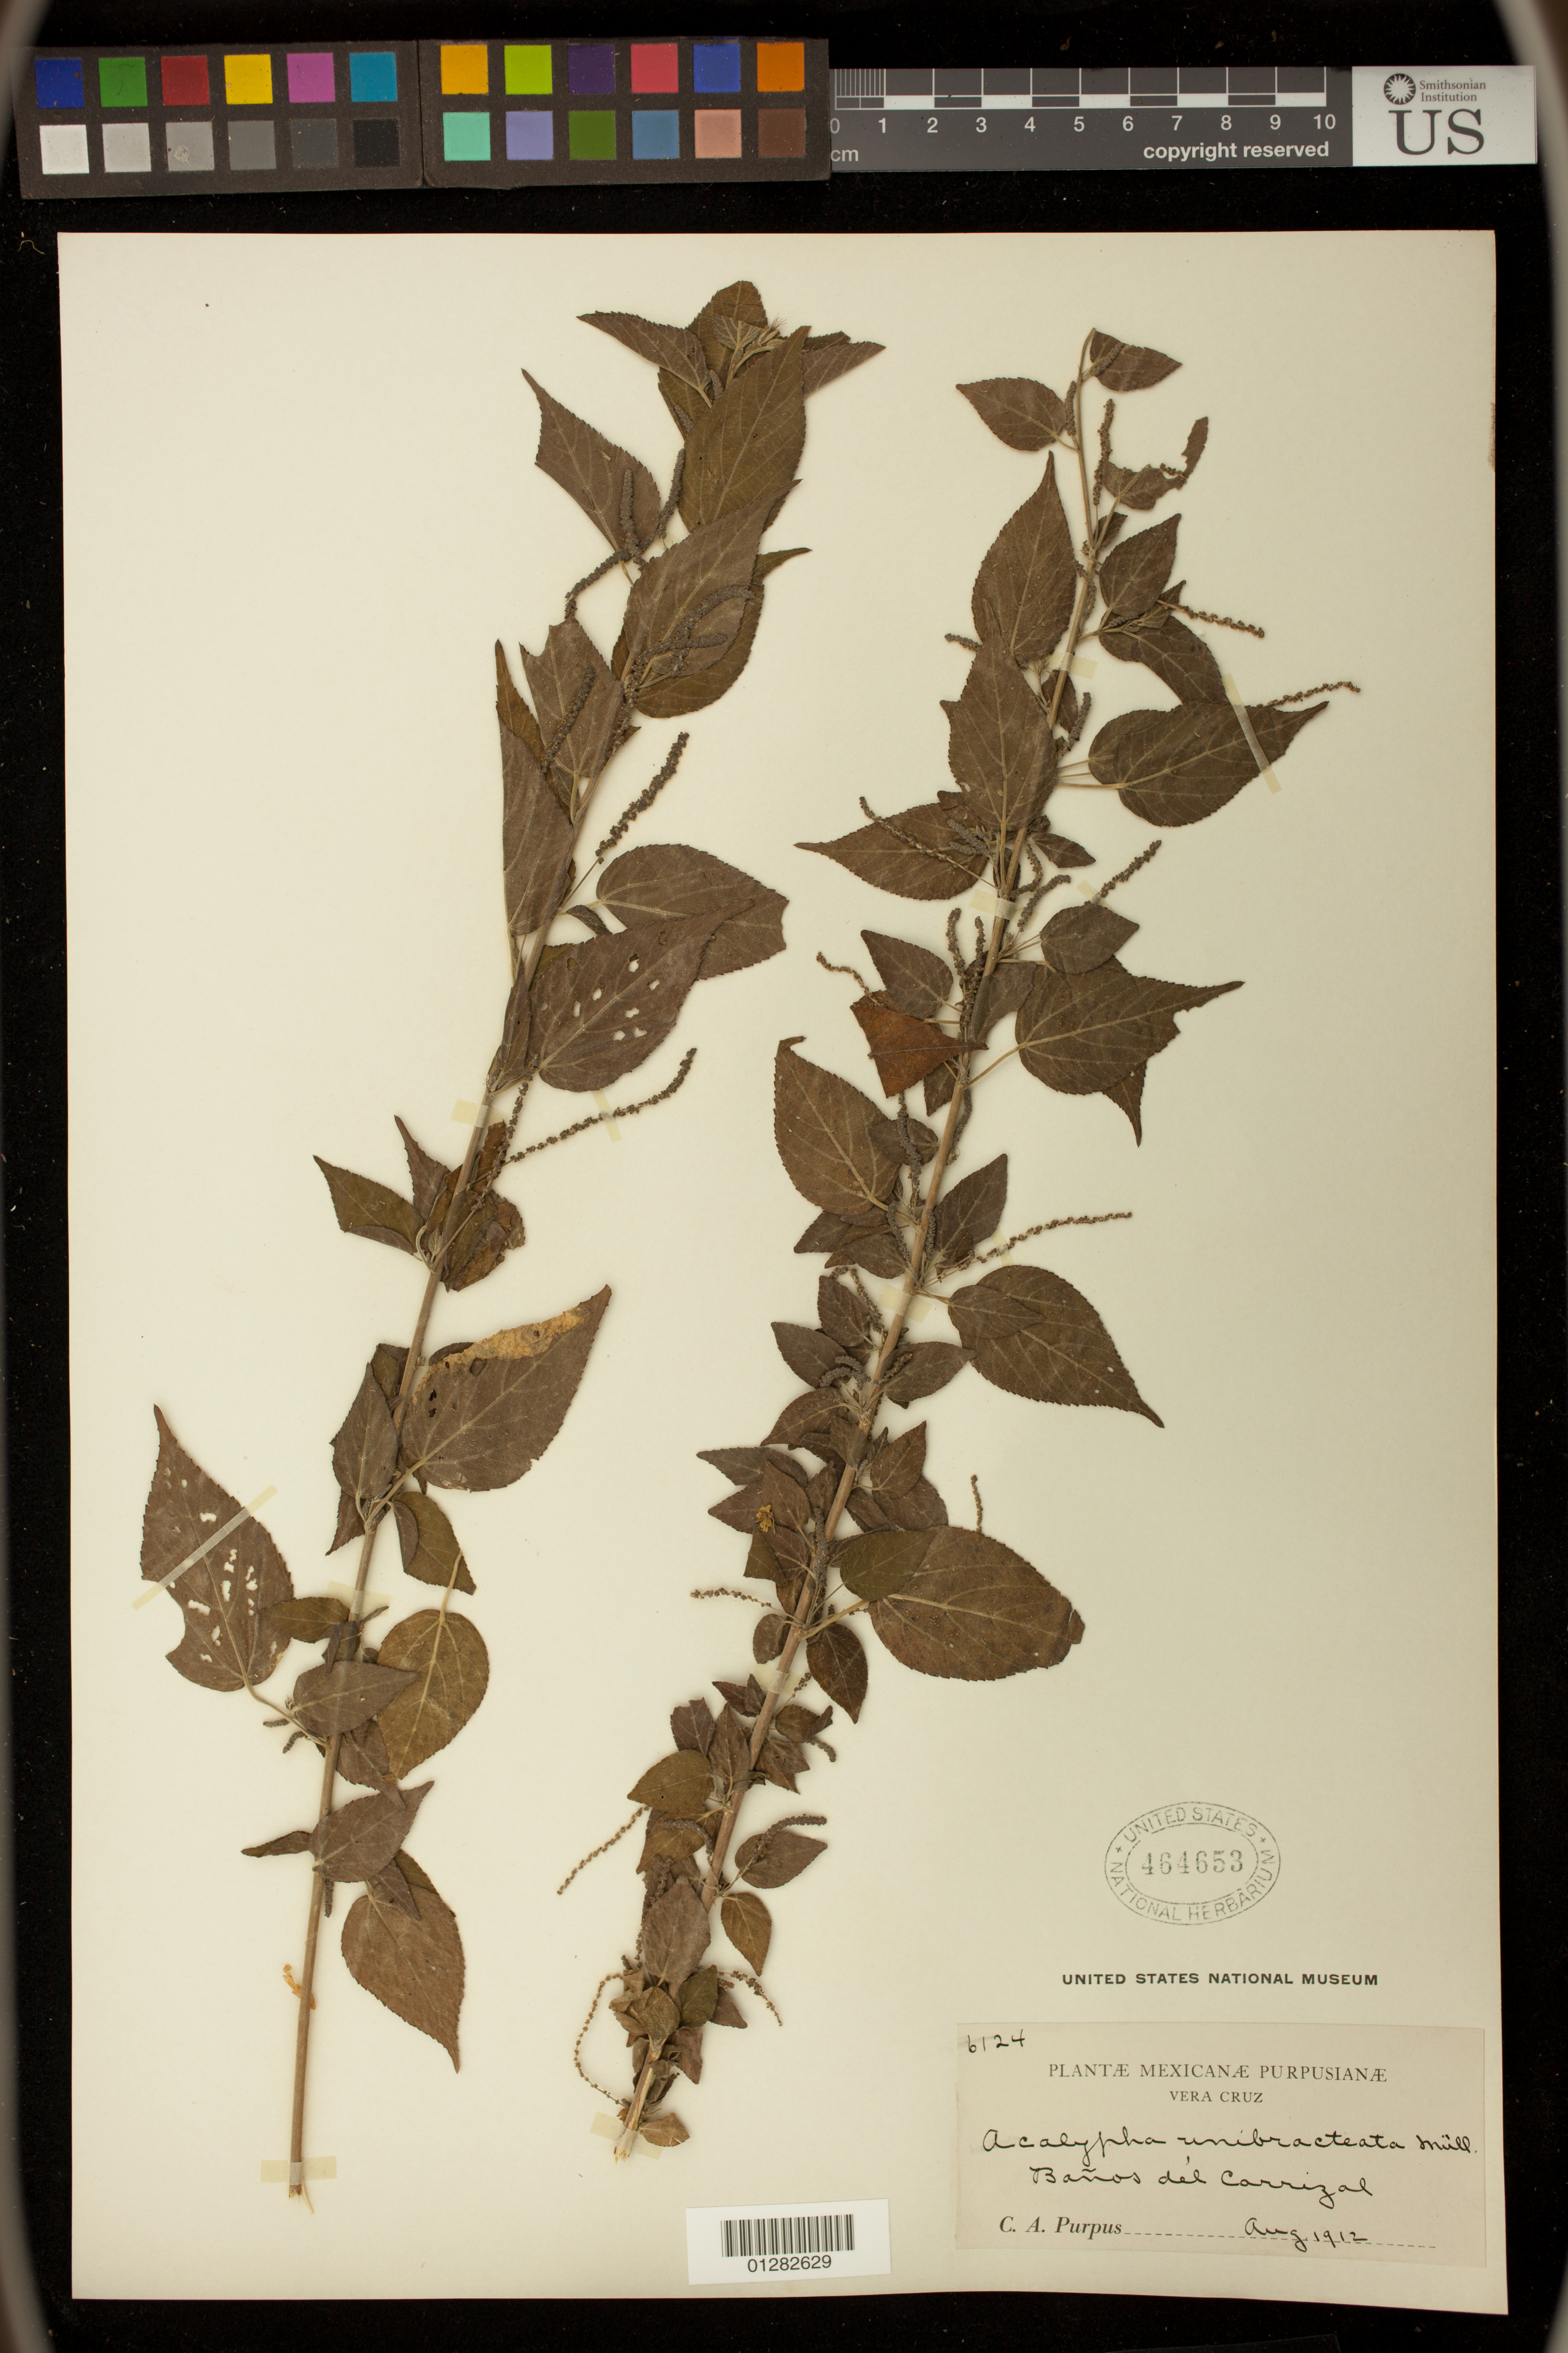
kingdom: Plantae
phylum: Tracheophyta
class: Magnoliopsida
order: Malpighiales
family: Euphorbiaceae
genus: Acalypha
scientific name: Acalypha unibracteata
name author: Müll. Arg.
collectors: J. A. Duke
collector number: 6124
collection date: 1912-08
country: Mexico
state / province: Veracruz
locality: Banos del Carrizal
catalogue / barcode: US 464653